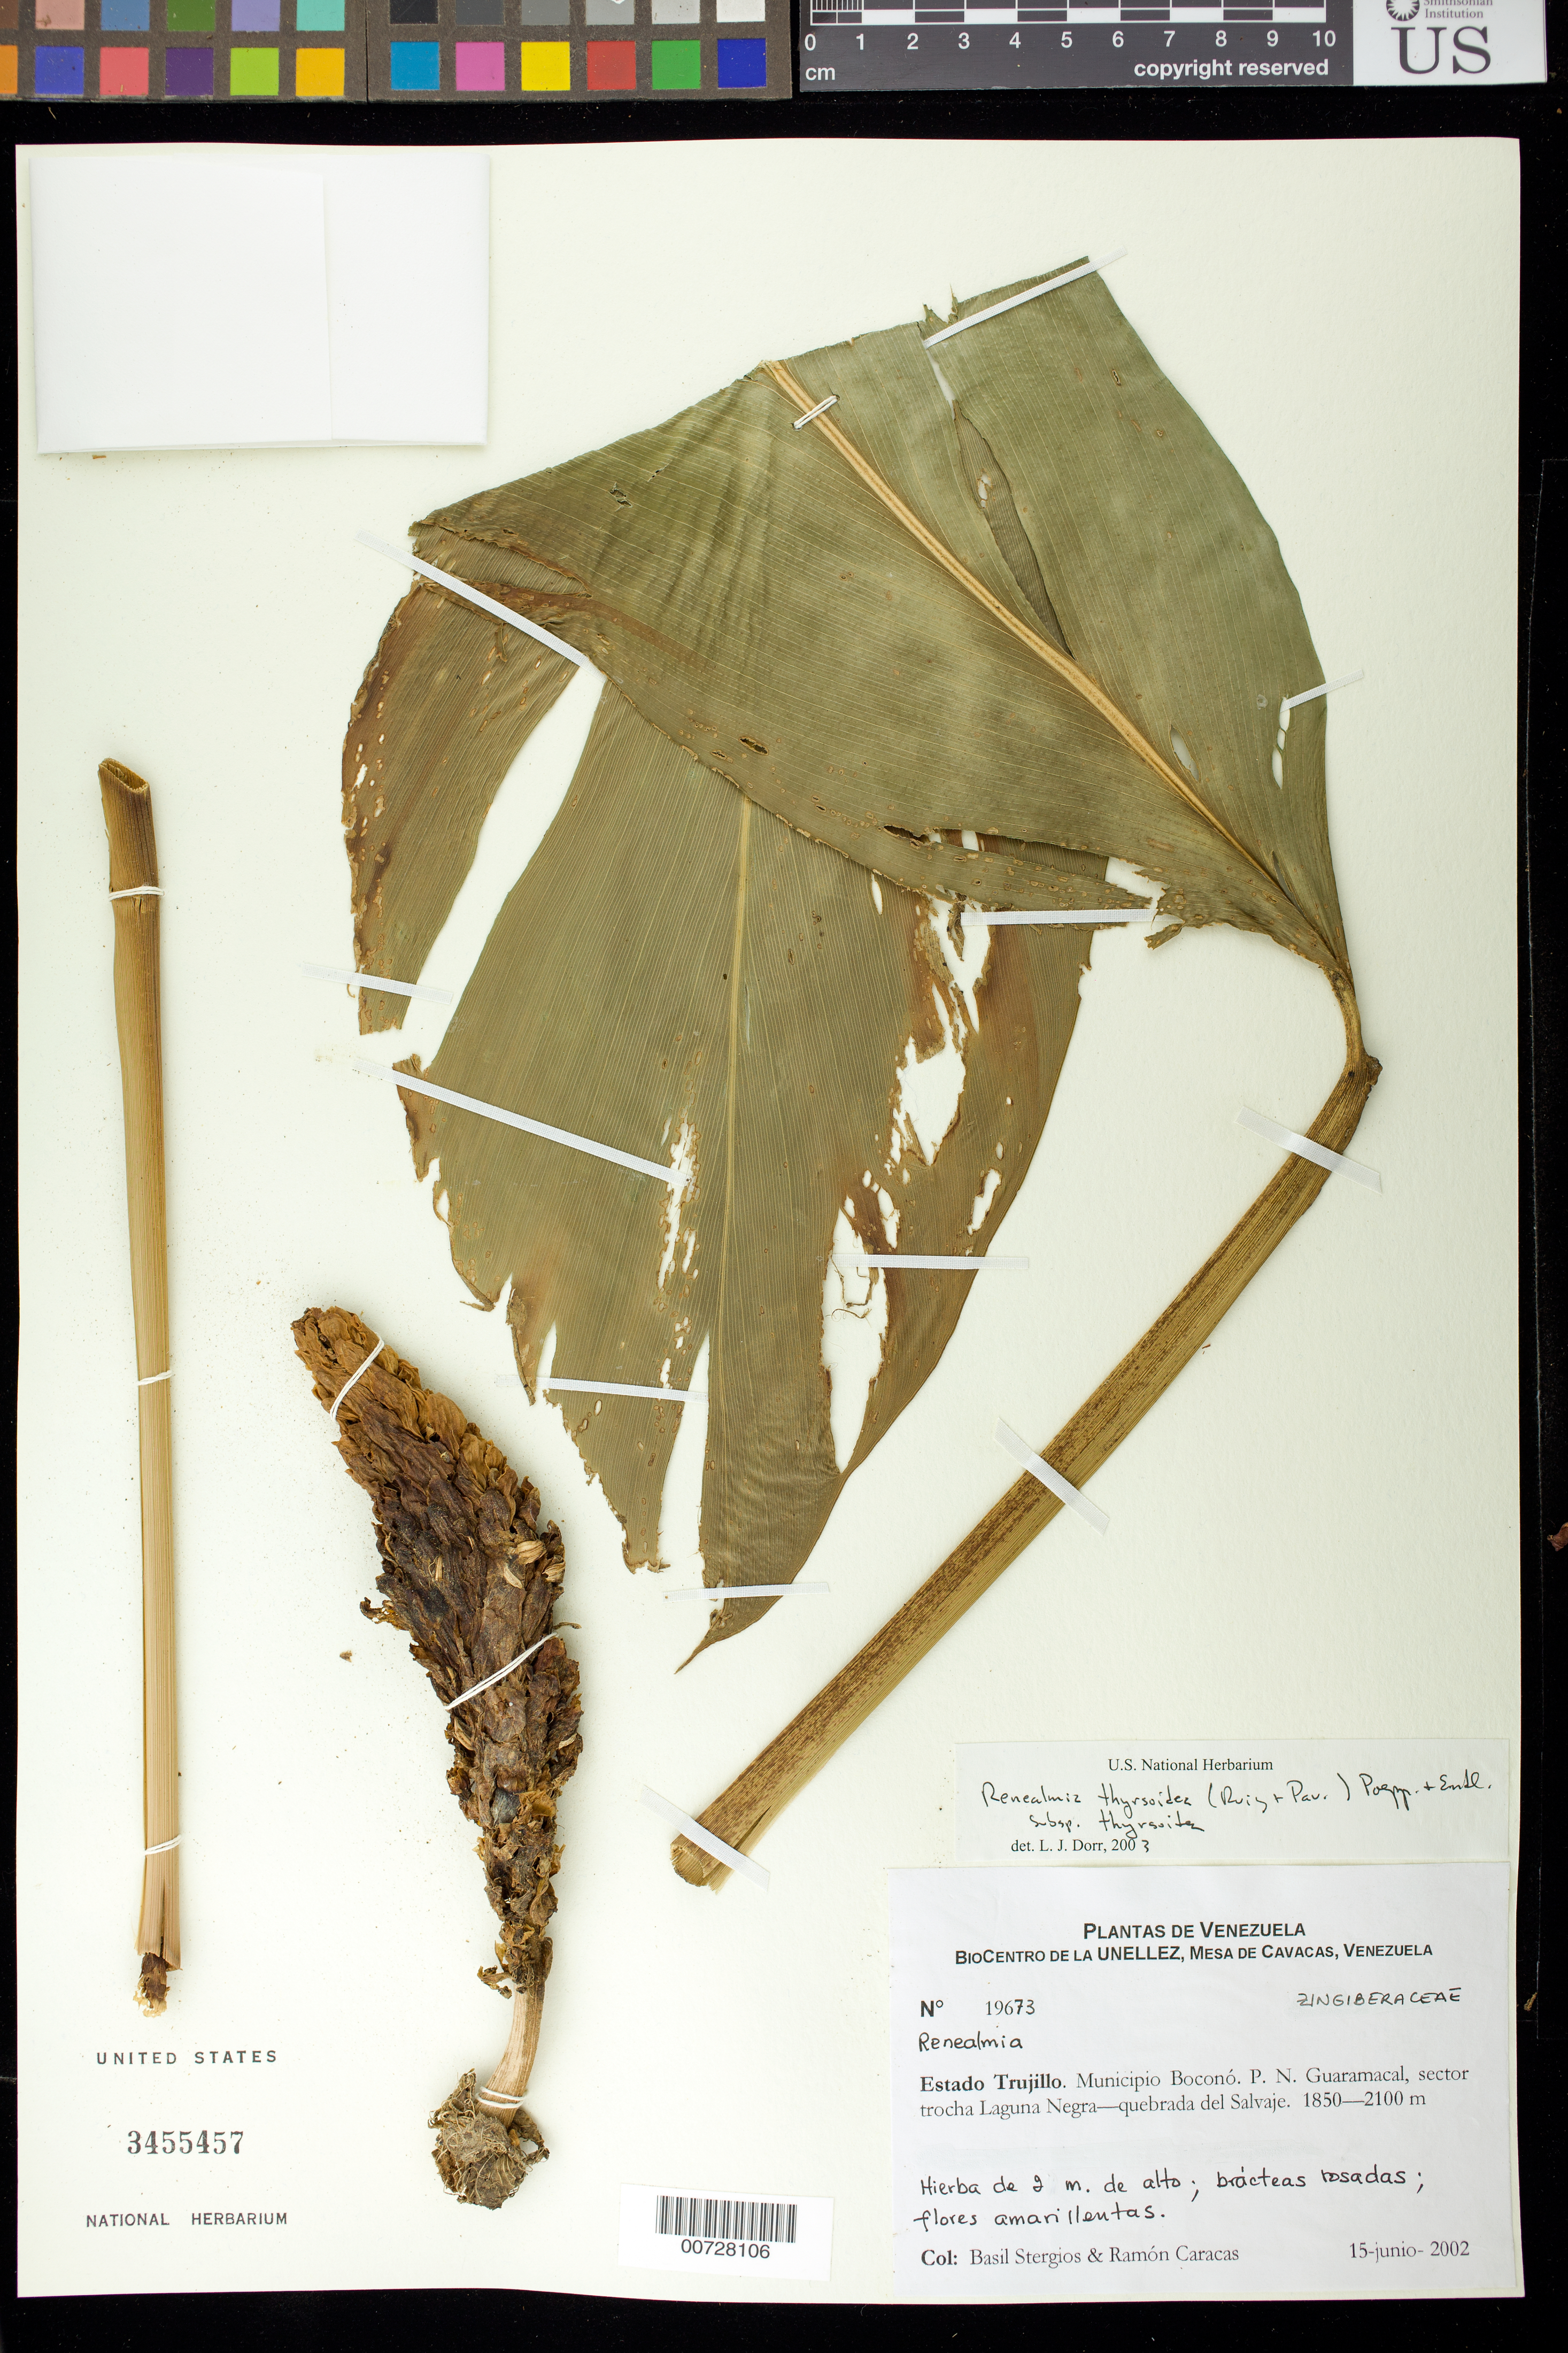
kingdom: Plantae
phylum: Tracheophyta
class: Liliopsida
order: Zingiberales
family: Zingiberaceae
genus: Renealmia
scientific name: Renealmia thyrsoidea subsp. thyrsoidea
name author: (Ruiz & Pav.) Poepp. & Endl.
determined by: Dorr, L. J., (BOT), Smithsonian Institution - National Museum of Natural History (UNITED STATES)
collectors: B. G. Stergios & R. Caracas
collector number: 19673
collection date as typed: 15 Jun 2002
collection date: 2002-06-15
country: Venezuela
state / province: Trujillo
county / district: Boconó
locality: Parque Nacional Guaramacal, sector trocha Laguna Negra - quebrada del Salvaje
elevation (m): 1850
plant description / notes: PORT, US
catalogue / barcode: US 3455457